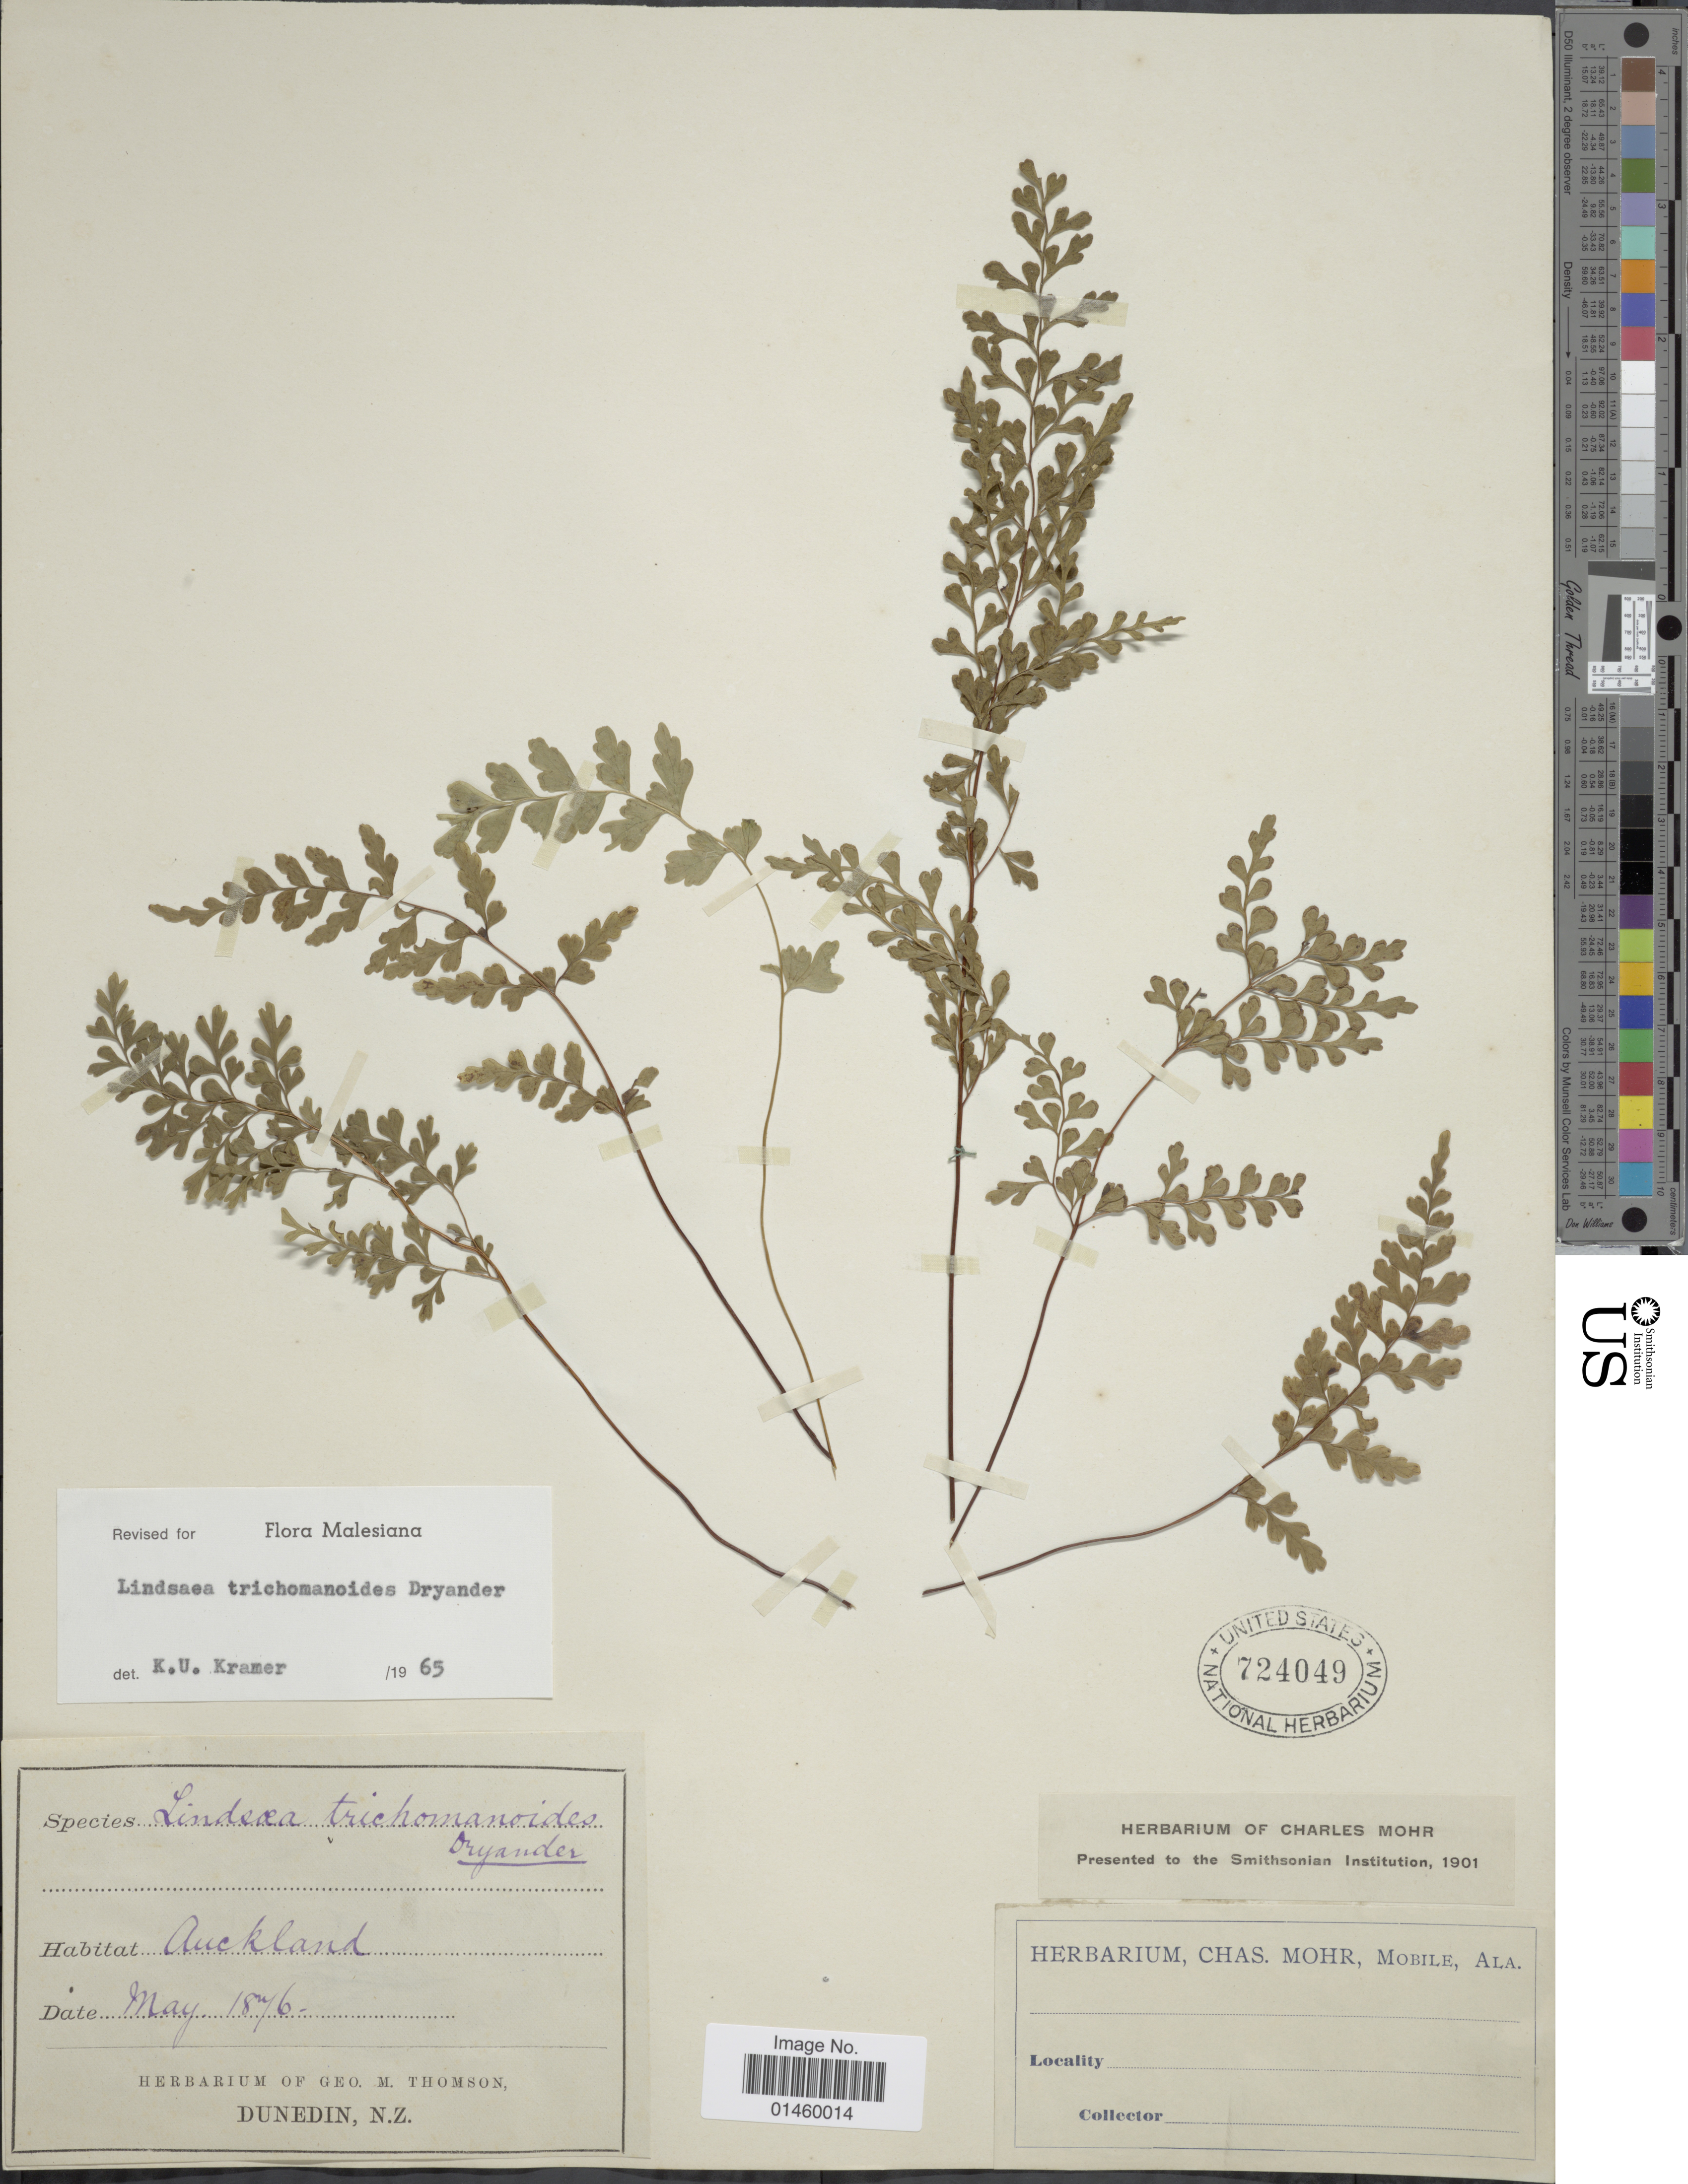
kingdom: Plantae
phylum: Tracheophyta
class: Polypodiopsida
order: Polypodiales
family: Lindsaeaceae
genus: Lindsaea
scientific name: Lindsaea trichomanoides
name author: Dryand.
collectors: ex herb. Geo. M. Thomson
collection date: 1876-05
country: New Zealand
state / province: Auckland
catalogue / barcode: US 724049